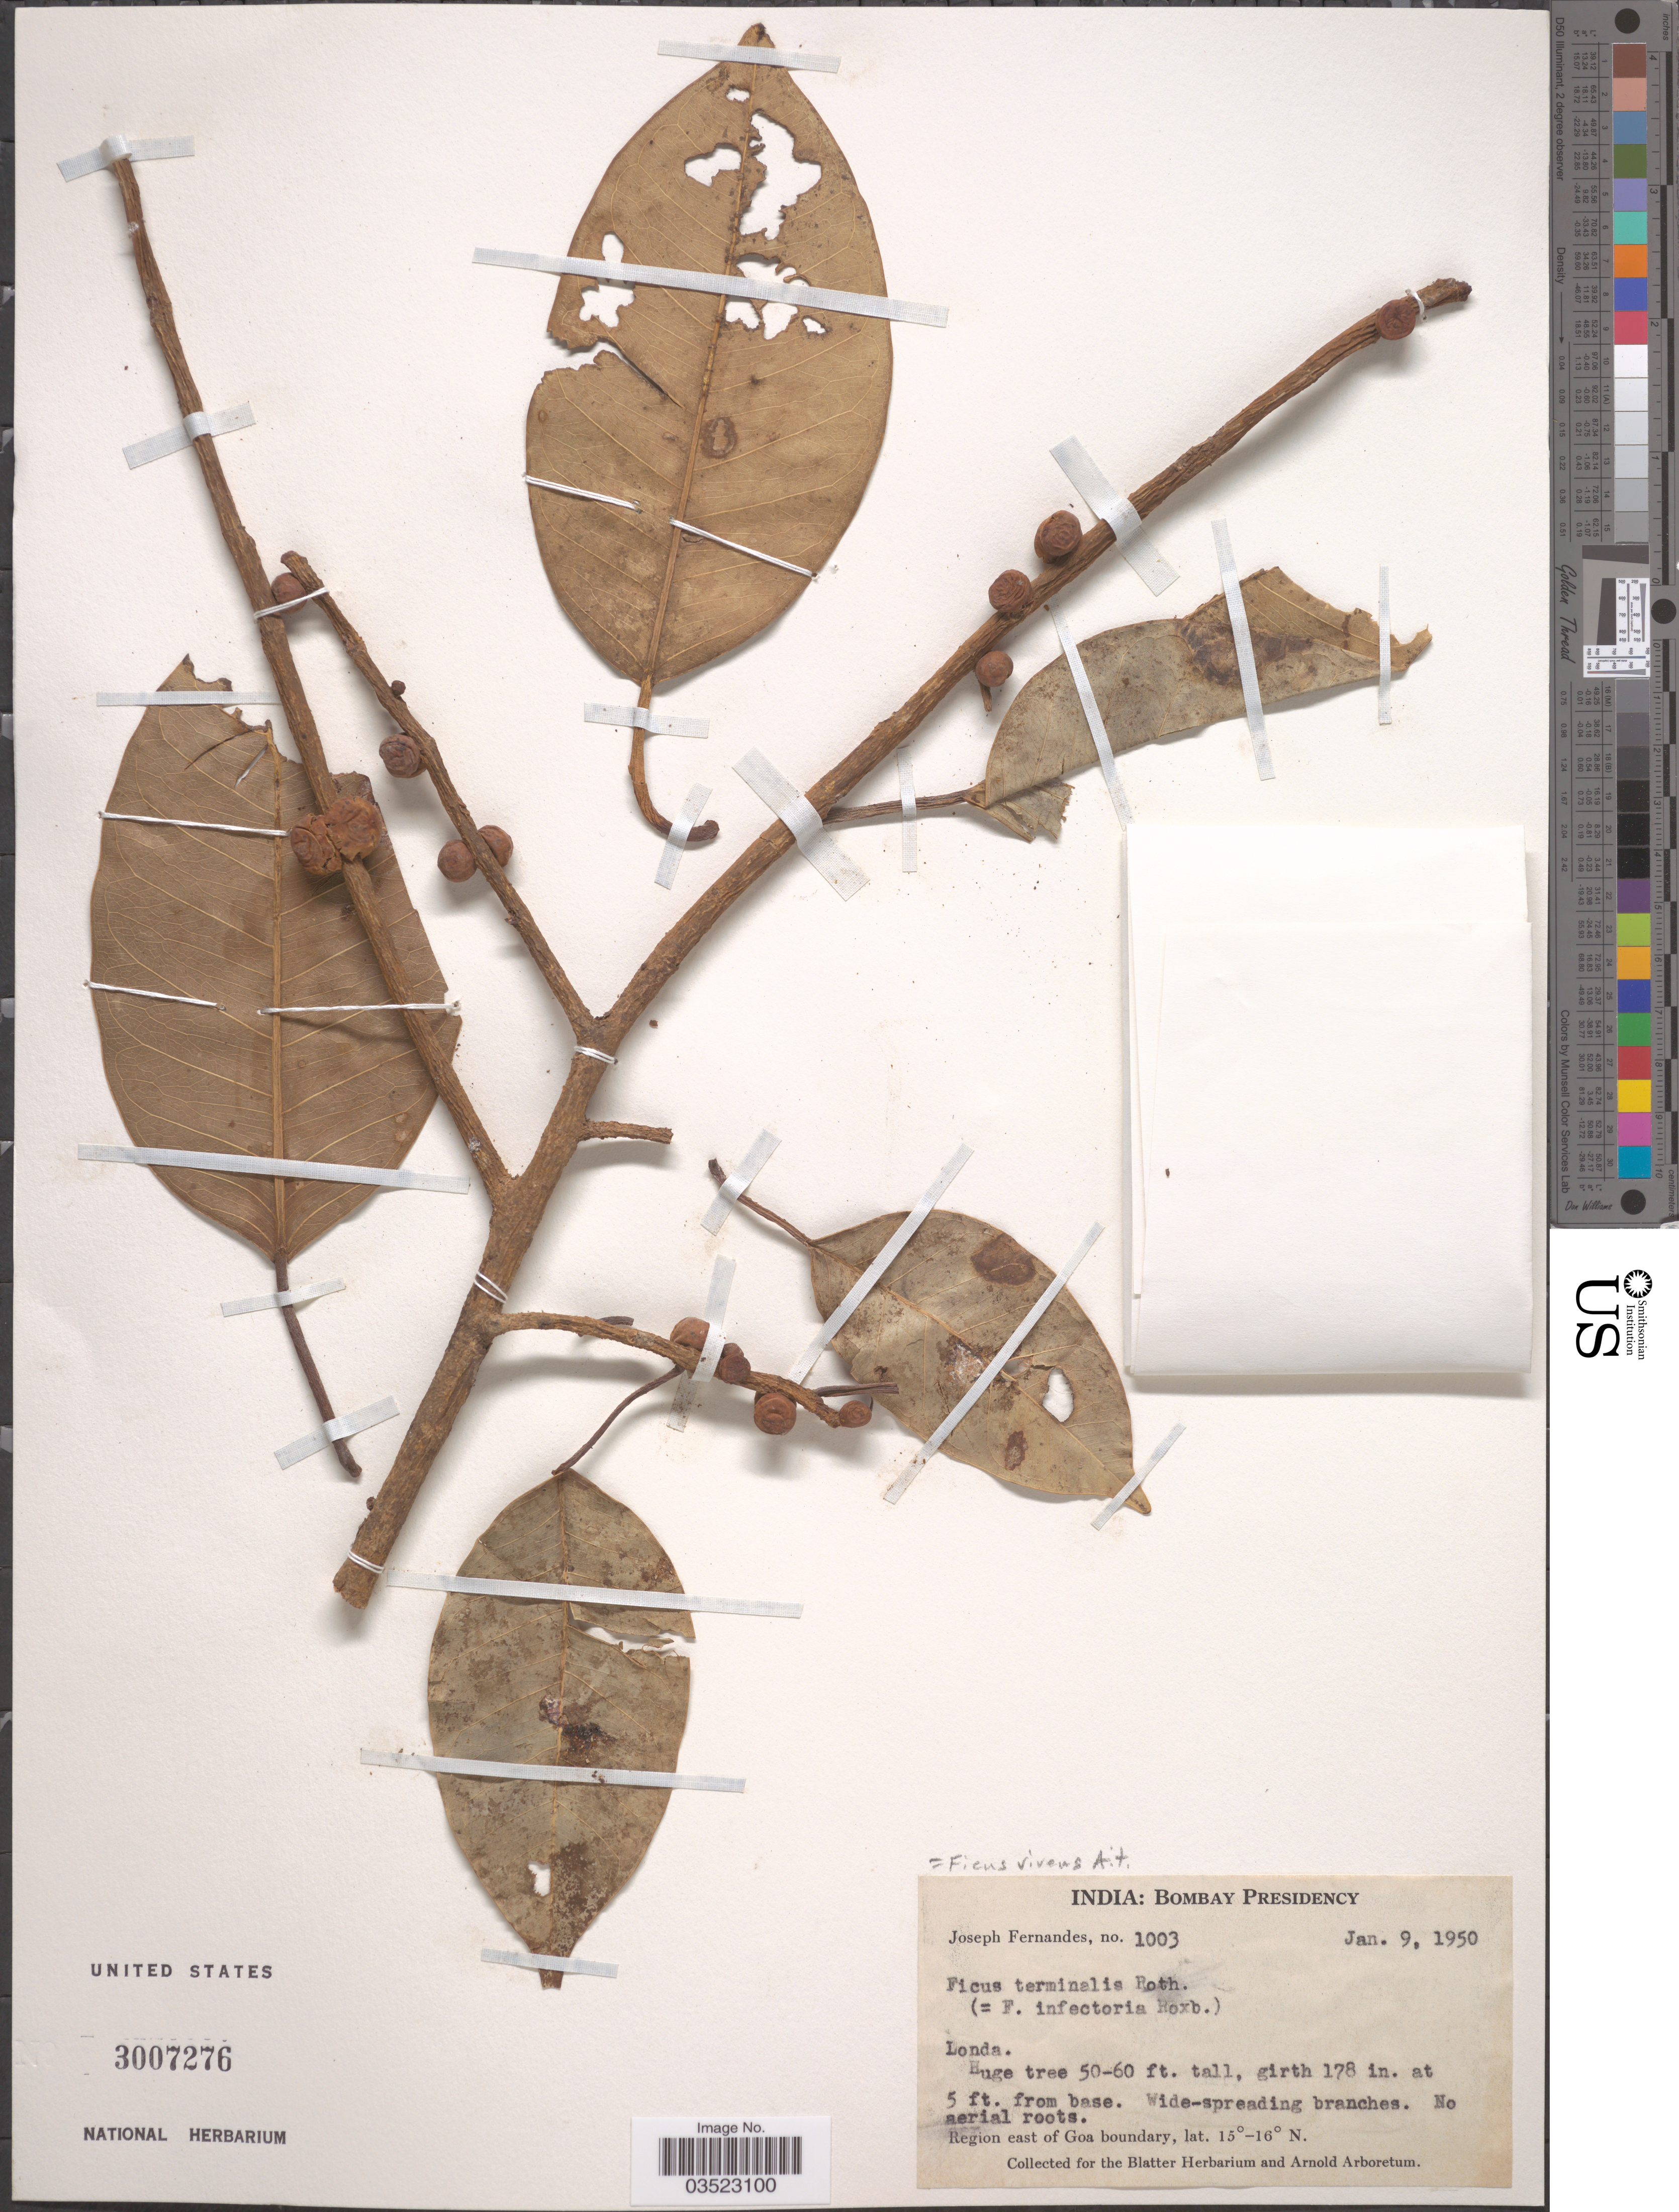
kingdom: Plantae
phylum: Tracheophyta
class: Magnoliopsida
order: Rosales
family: Moraceae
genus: Ficus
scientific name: Ficus virens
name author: Aiton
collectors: J. Fernandes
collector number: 1003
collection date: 1950-01-09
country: India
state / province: Goa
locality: Bombay Presidency. Region east of Goa boundary.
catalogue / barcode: US 3007276